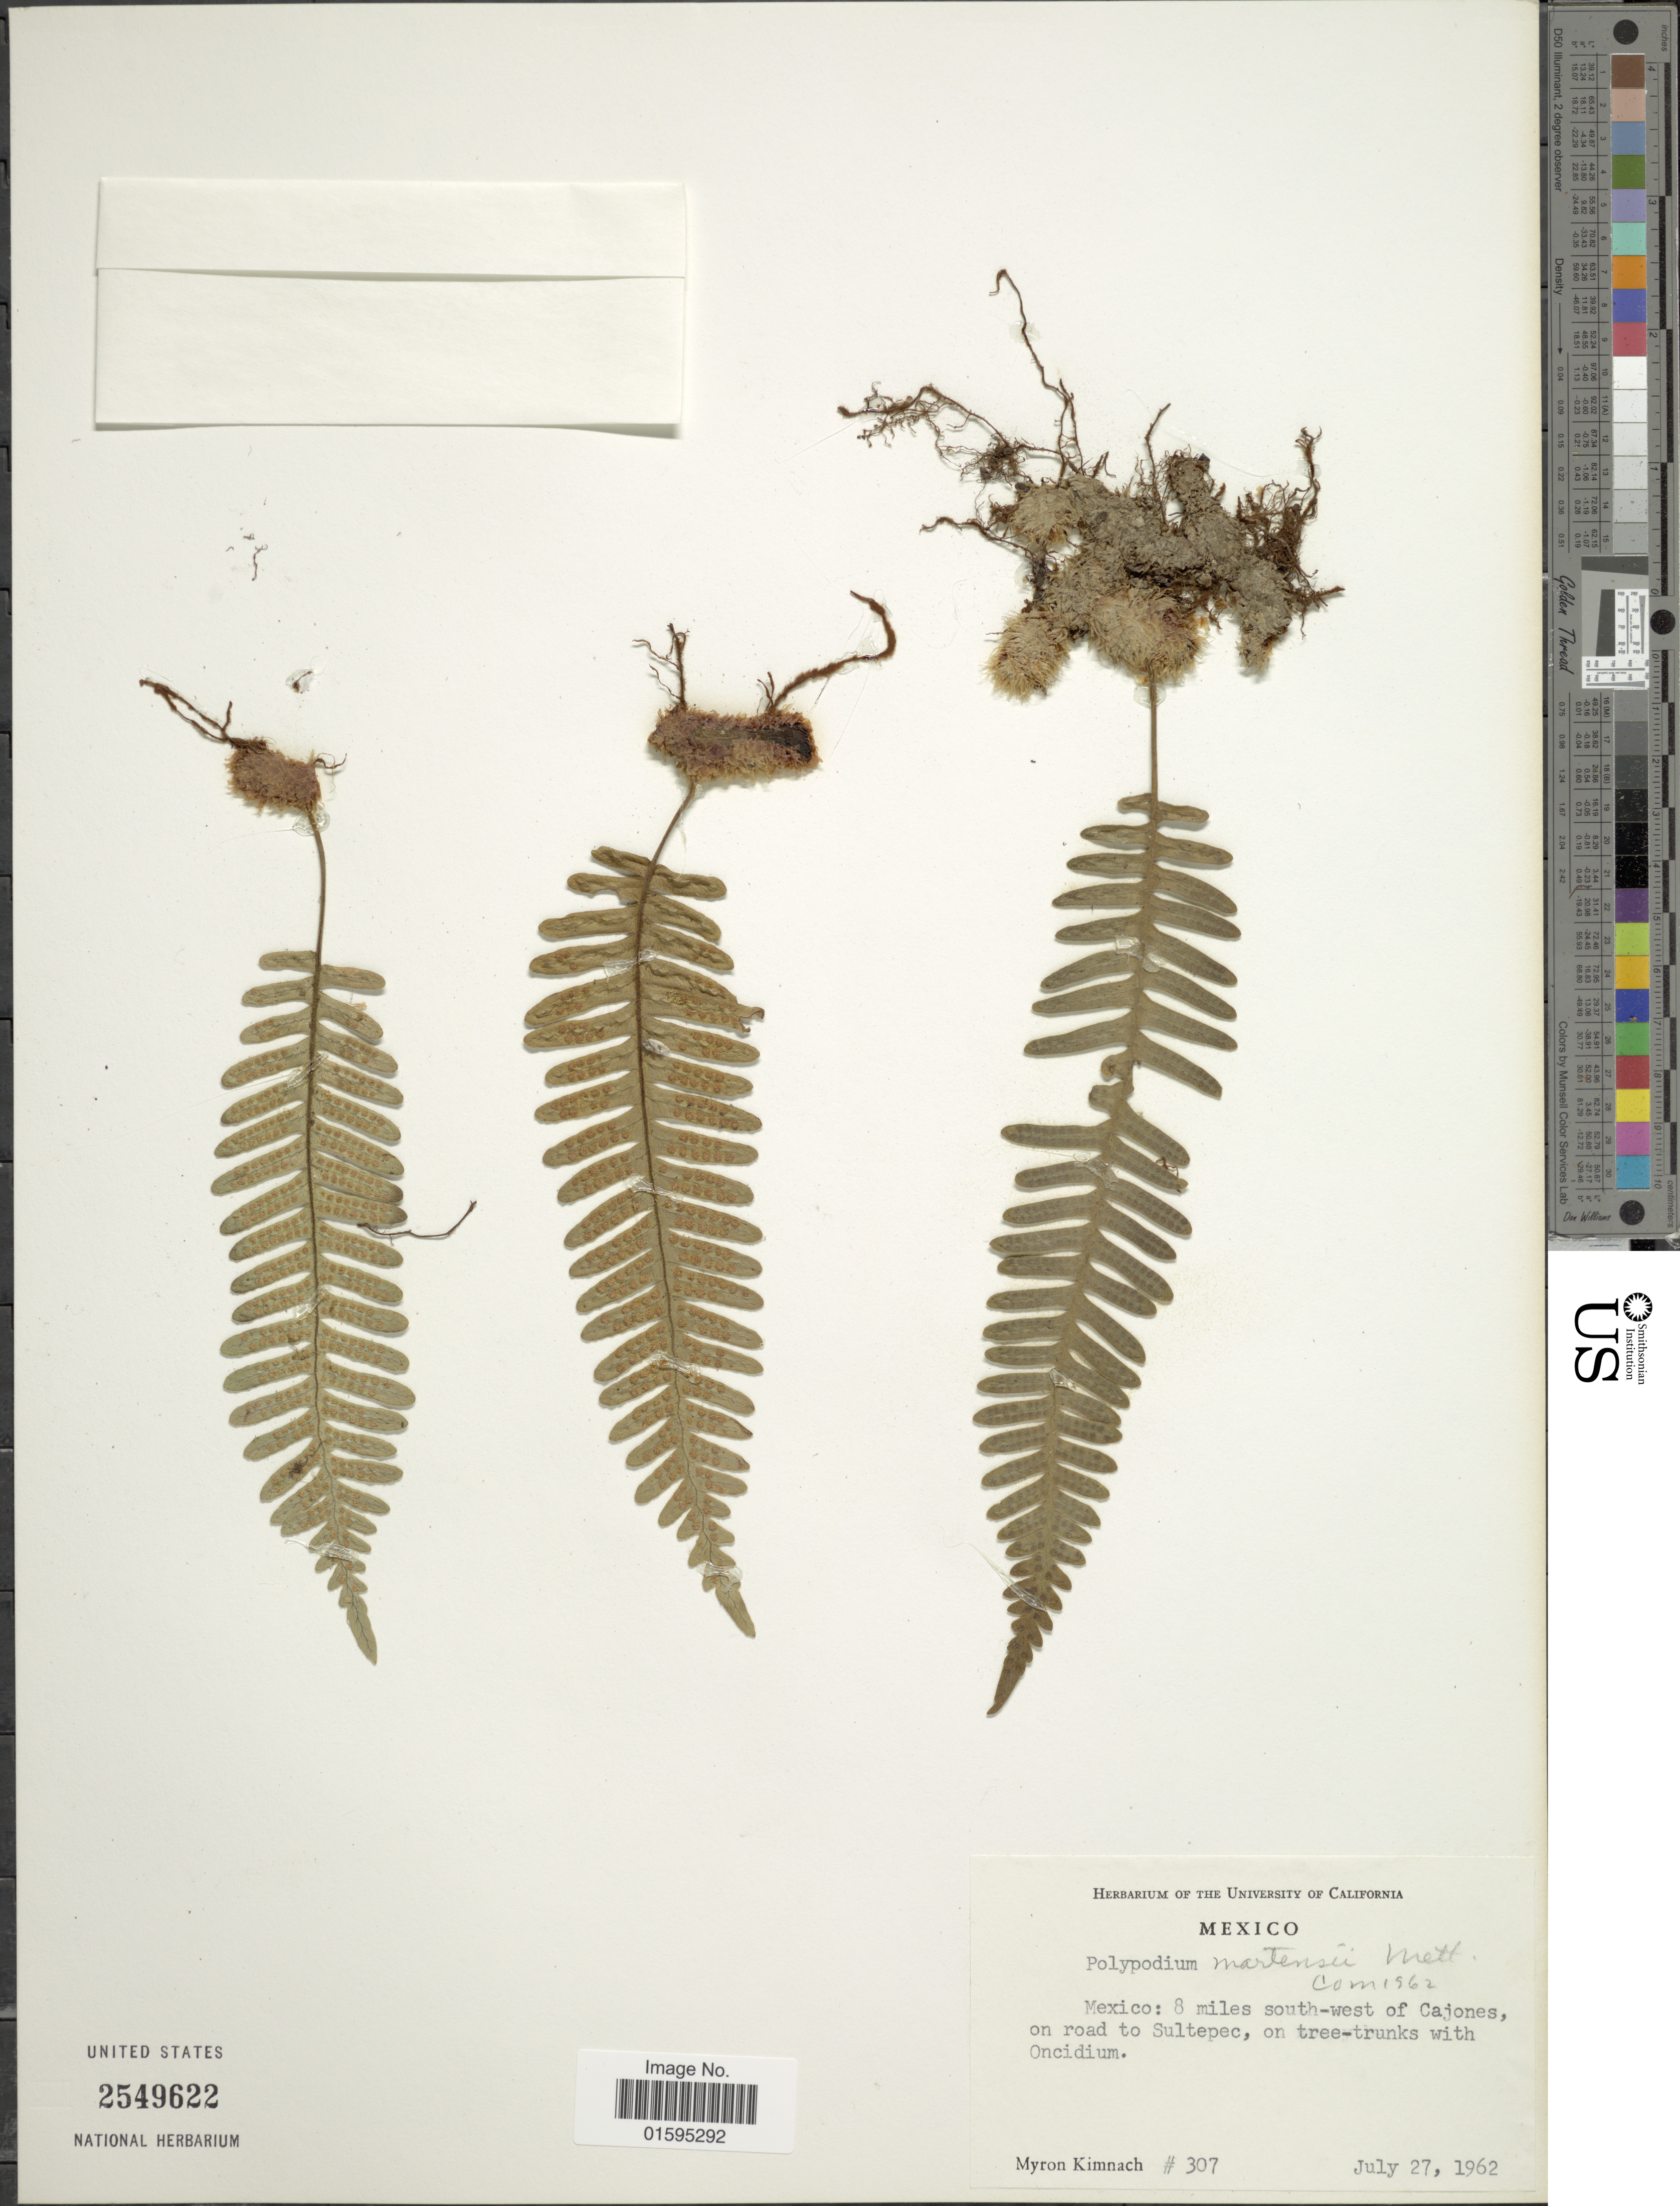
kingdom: Plantae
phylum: Tracheophyta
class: Polypodiopsida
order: Polypodiales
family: Polypodiaceae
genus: Polypodium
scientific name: Polypodium martensii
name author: Mett.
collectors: M. W. Kimnach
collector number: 307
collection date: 1962-07-27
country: Mexico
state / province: México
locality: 8 miles south-west of Cajones, on road to Sultepec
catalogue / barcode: US 2549622